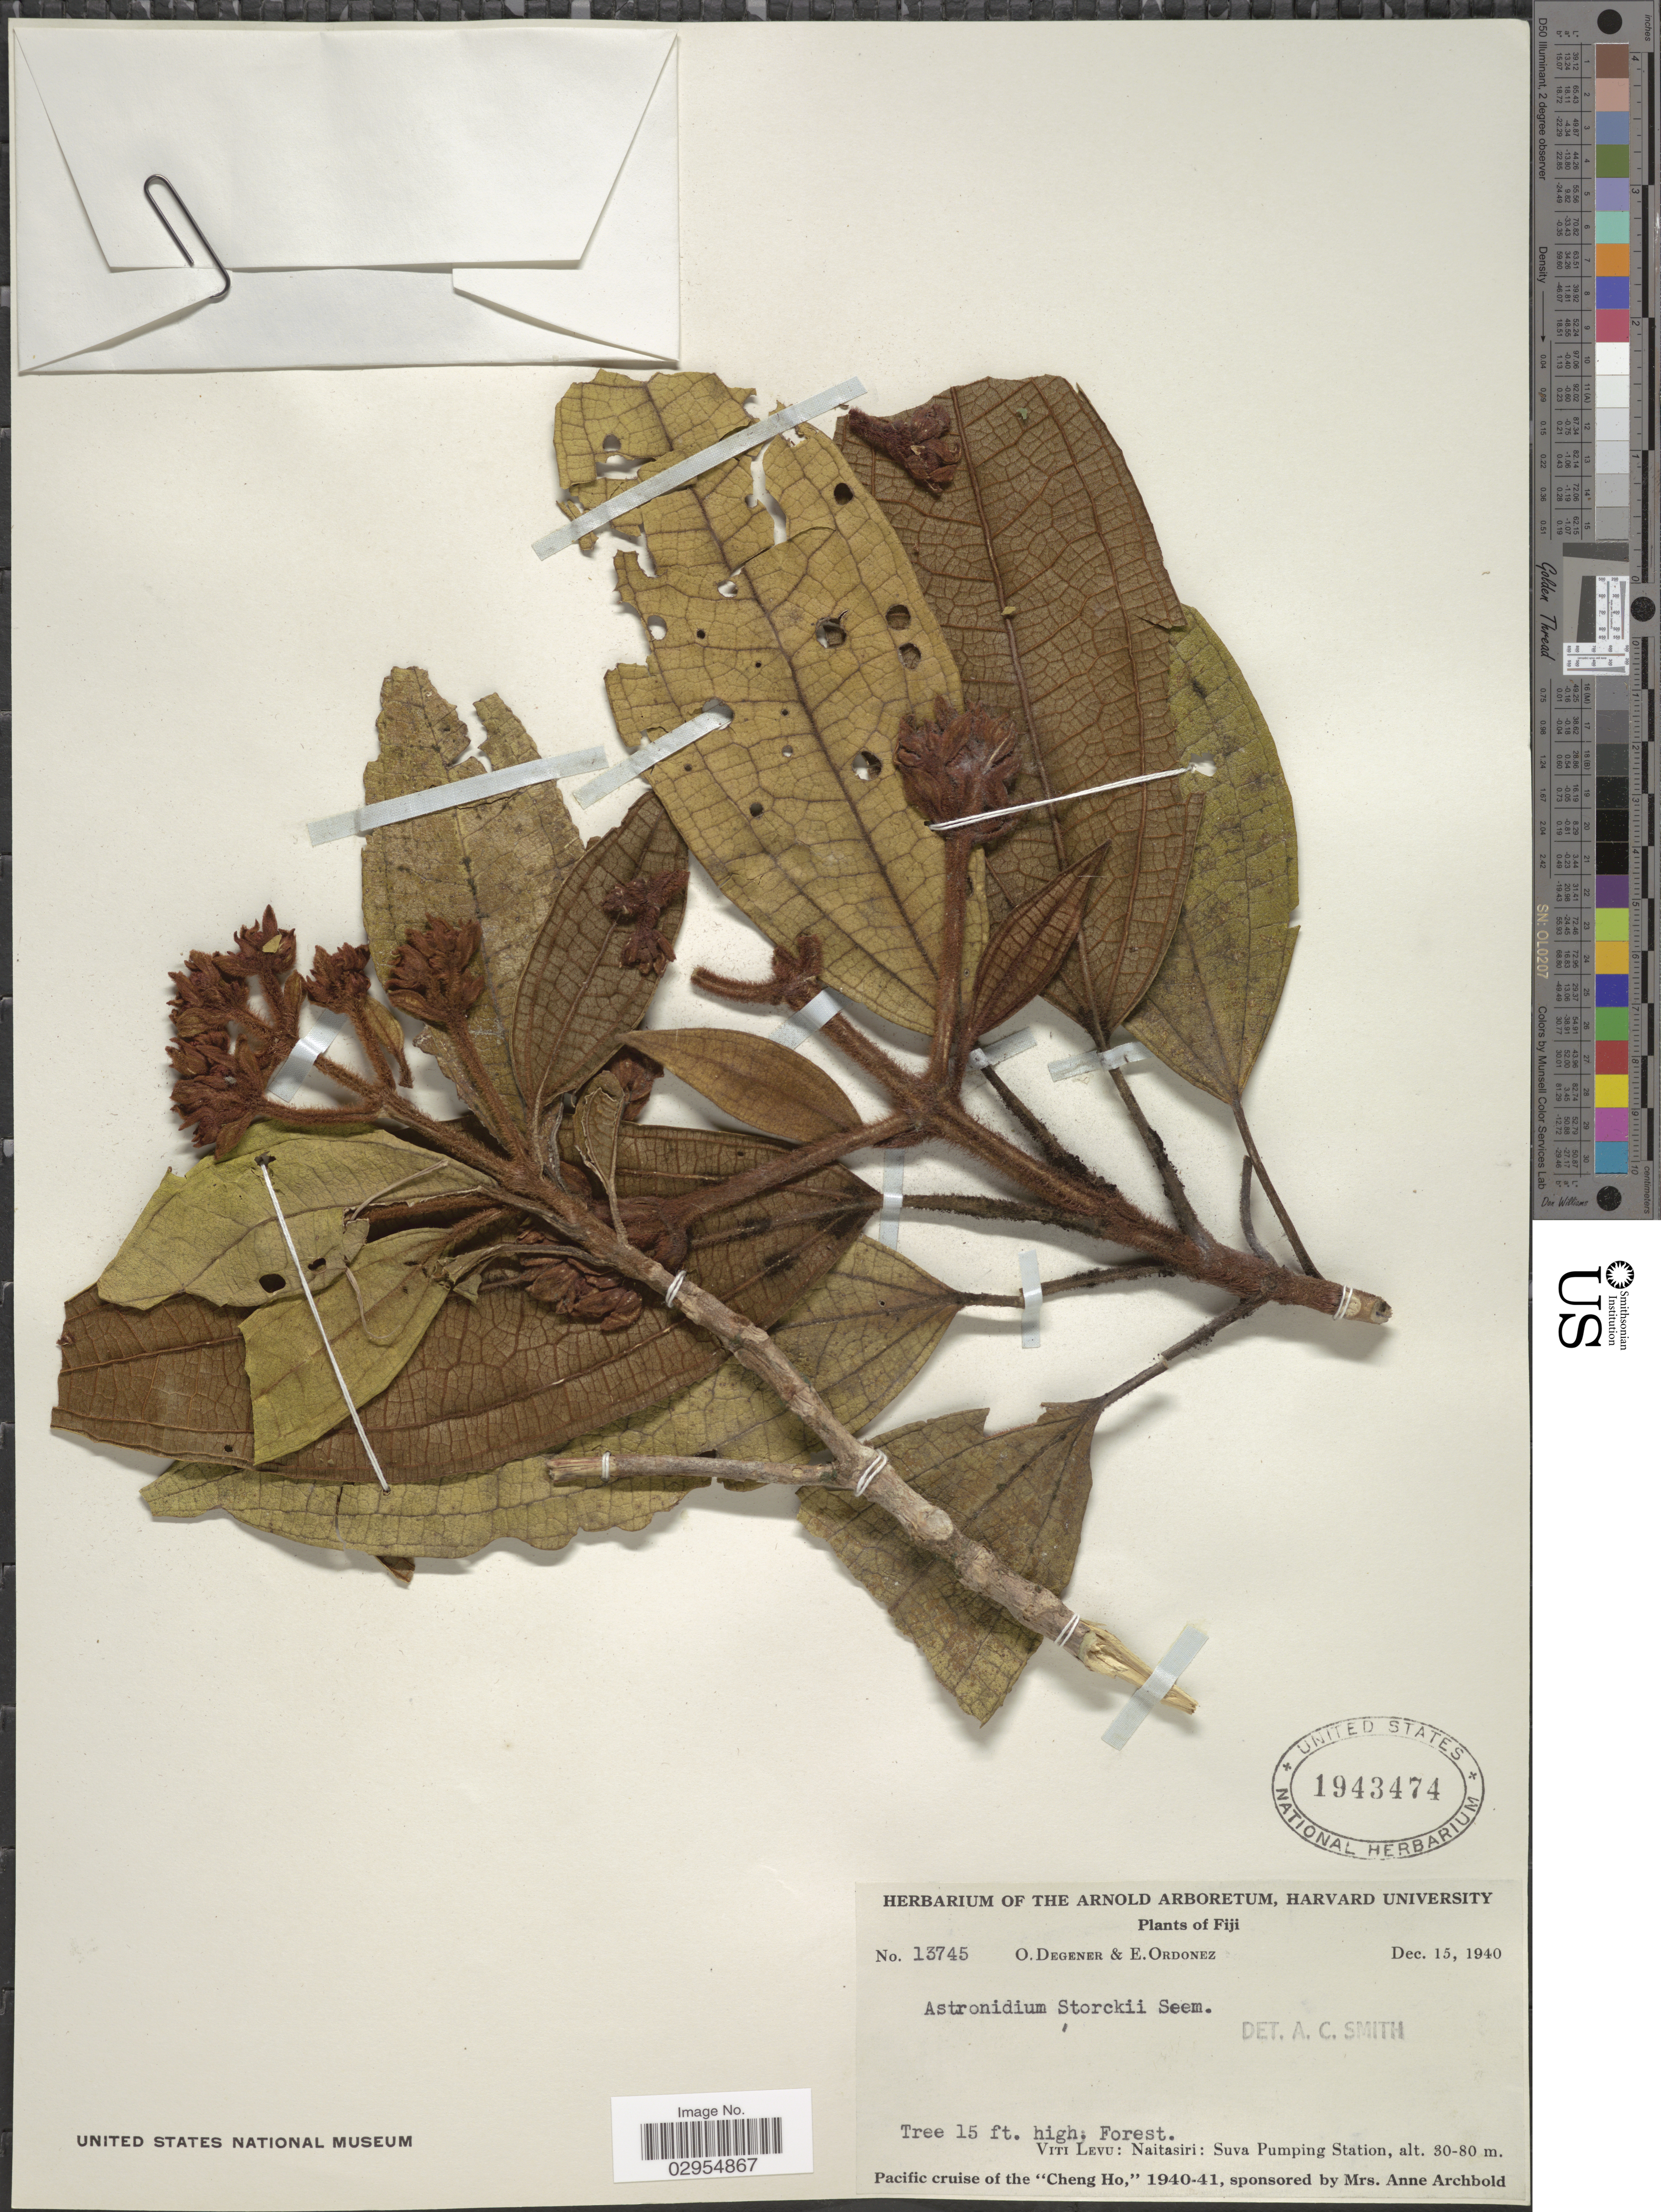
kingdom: Plantae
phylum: Tracheophyta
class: Magnoliopsida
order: Myrtales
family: Melastomataceae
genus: Astronidium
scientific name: Astronidium storckii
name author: Seem.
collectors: O. Degener & E. Ordonez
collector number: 13745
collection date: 1940-12-15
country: Fiji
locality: Viti Levu: Naitasiri: Suva Pumping Station.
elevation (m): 30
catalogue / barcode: US 1943474